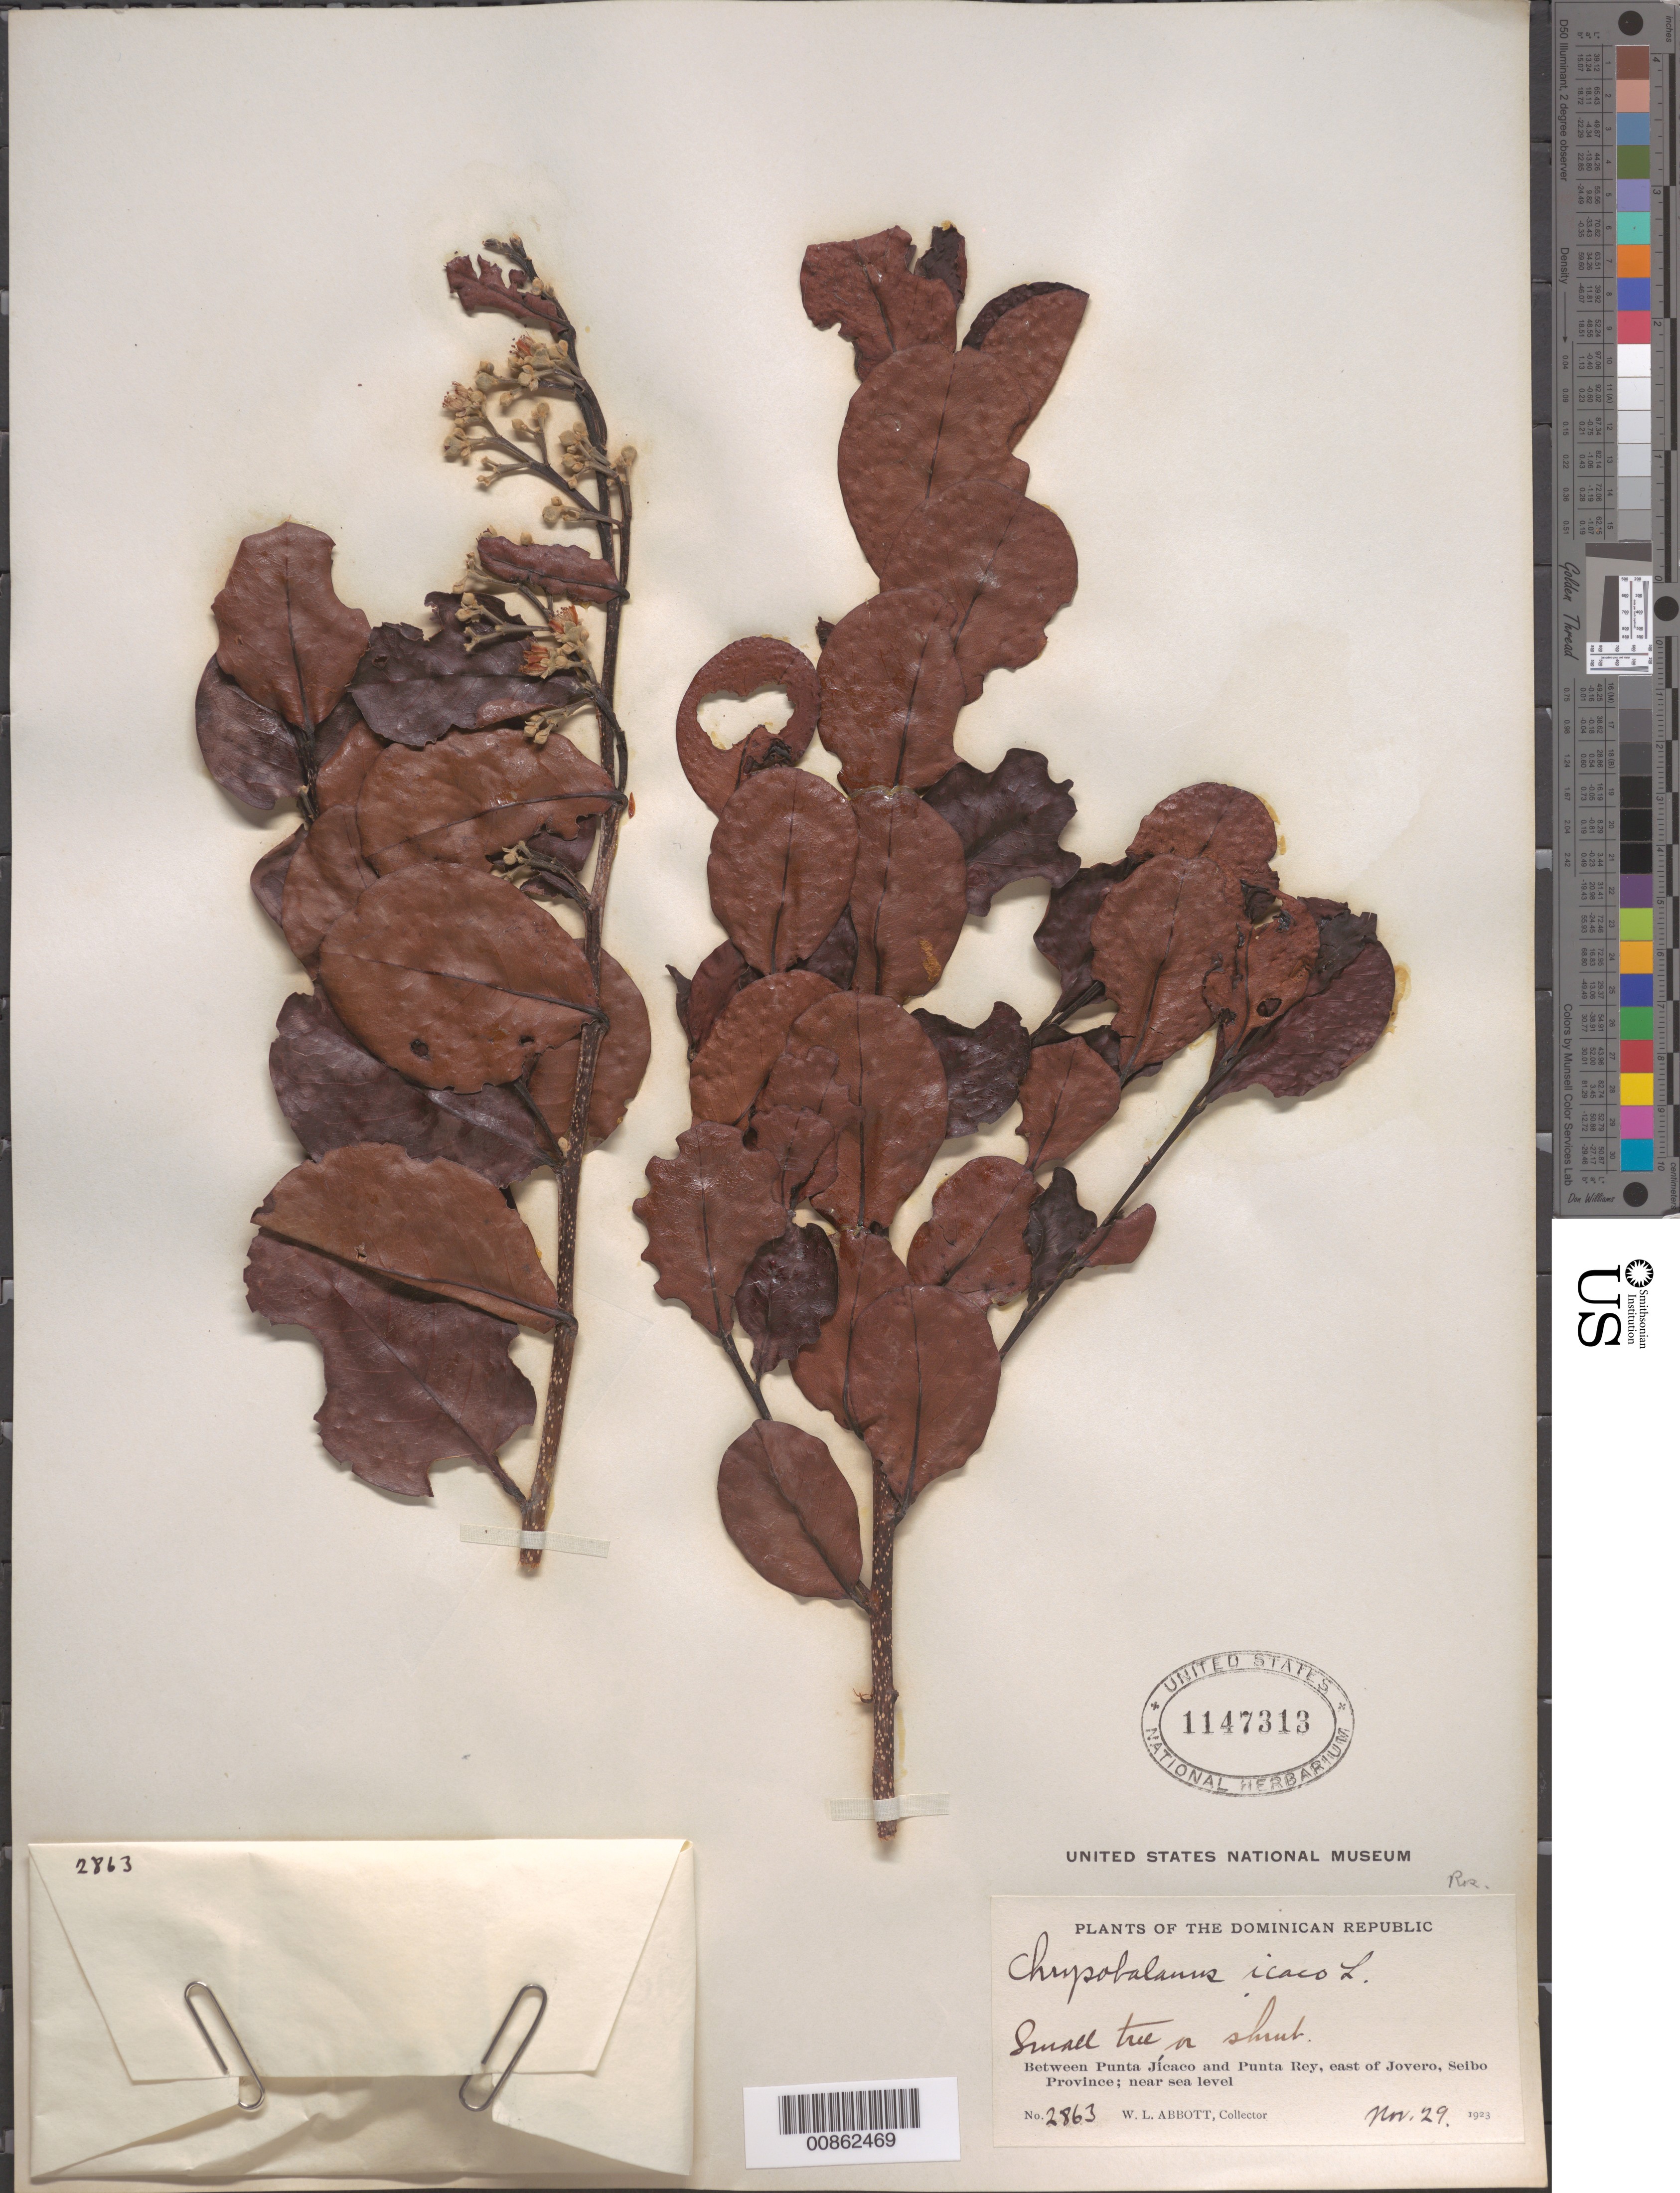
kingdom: Plantae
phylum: Tracheophyta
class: Magnoliopsida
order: Malpighiales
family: Chrysobalanaceae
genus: Chrysobalanus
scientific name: Chrysobalanus icaco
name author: L.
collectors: W. L. Abbott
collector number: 2863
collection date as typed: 29 Nov 1923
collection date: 1923-11-29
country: Dominican Republic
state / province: El Seibo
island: Hispaniola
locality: Between Punta Jícaco and Punta rey, east of Jovero.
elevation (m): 0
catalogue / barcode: US 1147313